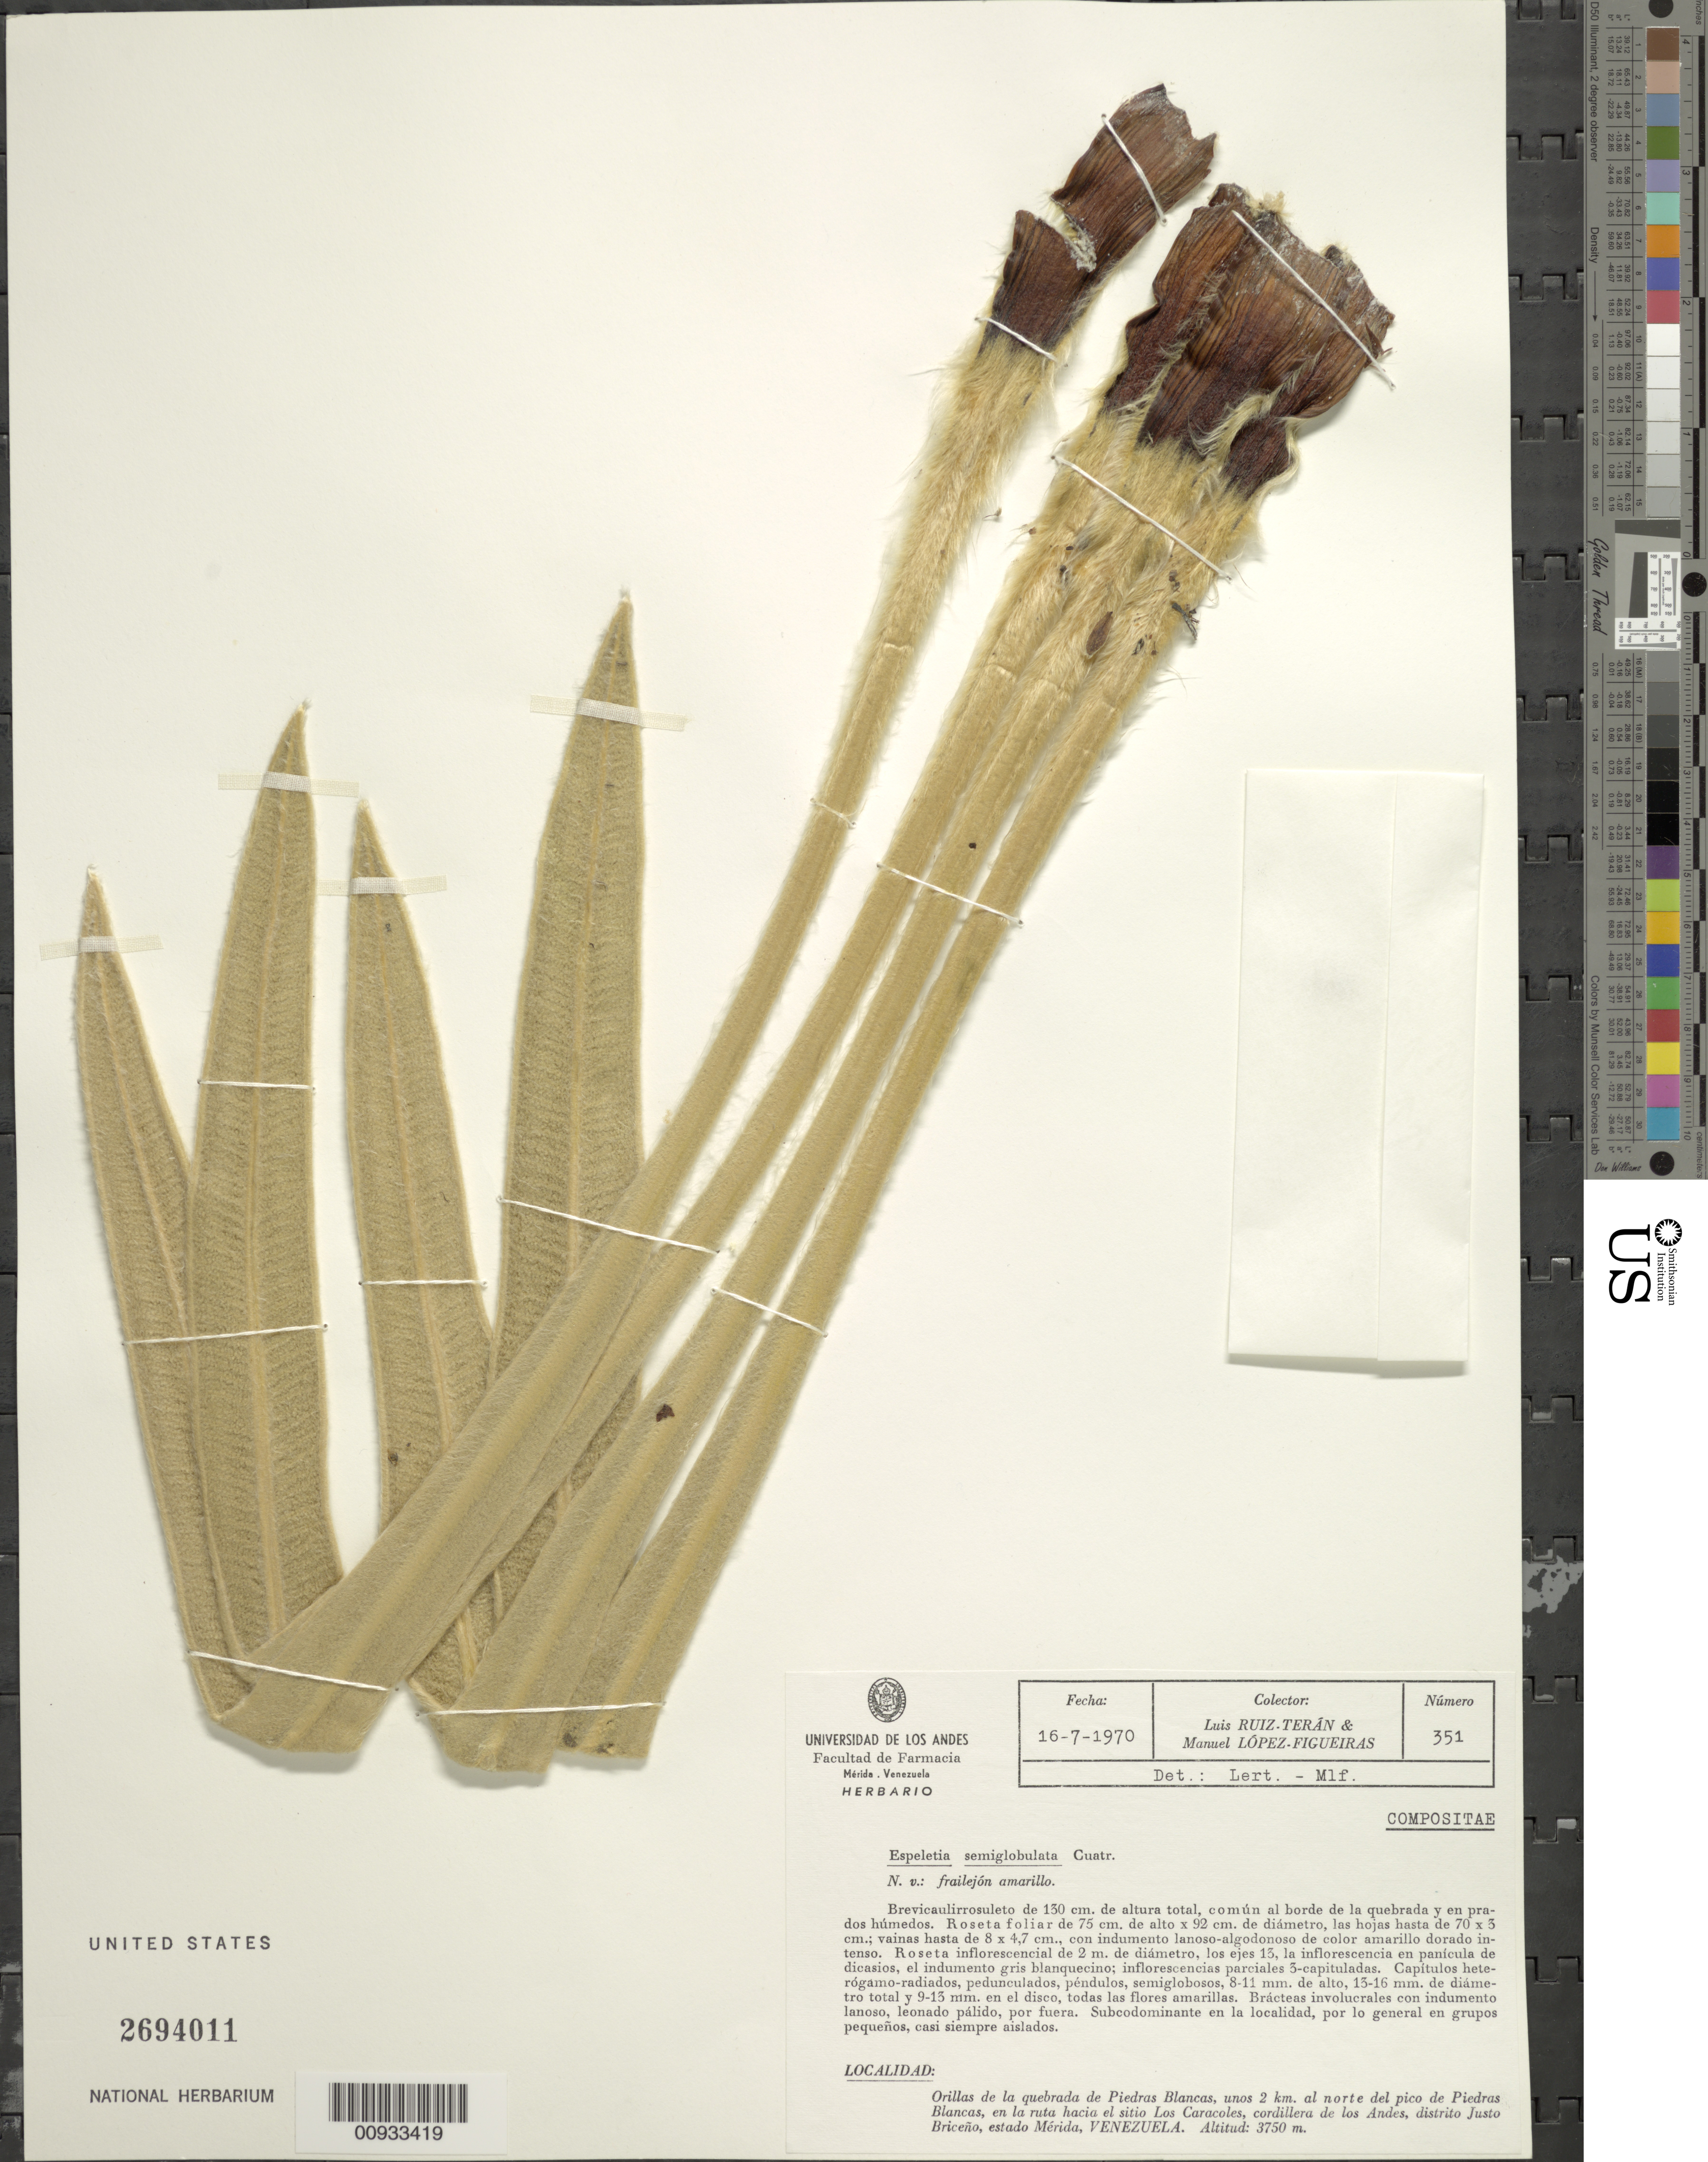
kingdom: Plantae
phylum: Tracheophyta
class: Magnoliopsida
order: Asterales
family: Asteraceae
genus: Espeletia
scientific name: Espeletia semiglobulata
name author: Cuatrec.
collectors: L. Teran & M. López Figueiras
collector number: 351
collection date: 1970-07-16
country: Venezuela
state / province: Mérida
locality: Orillas de la quebrada de Piedras Blancas, unos 2 km. al norte del pico de Piedras Blancas, en la ruta hacia el sitio Los Caracoles, Cordillera de Los Andes, Distrito Justo Briceno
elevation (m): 3750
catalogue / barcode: US 2694011